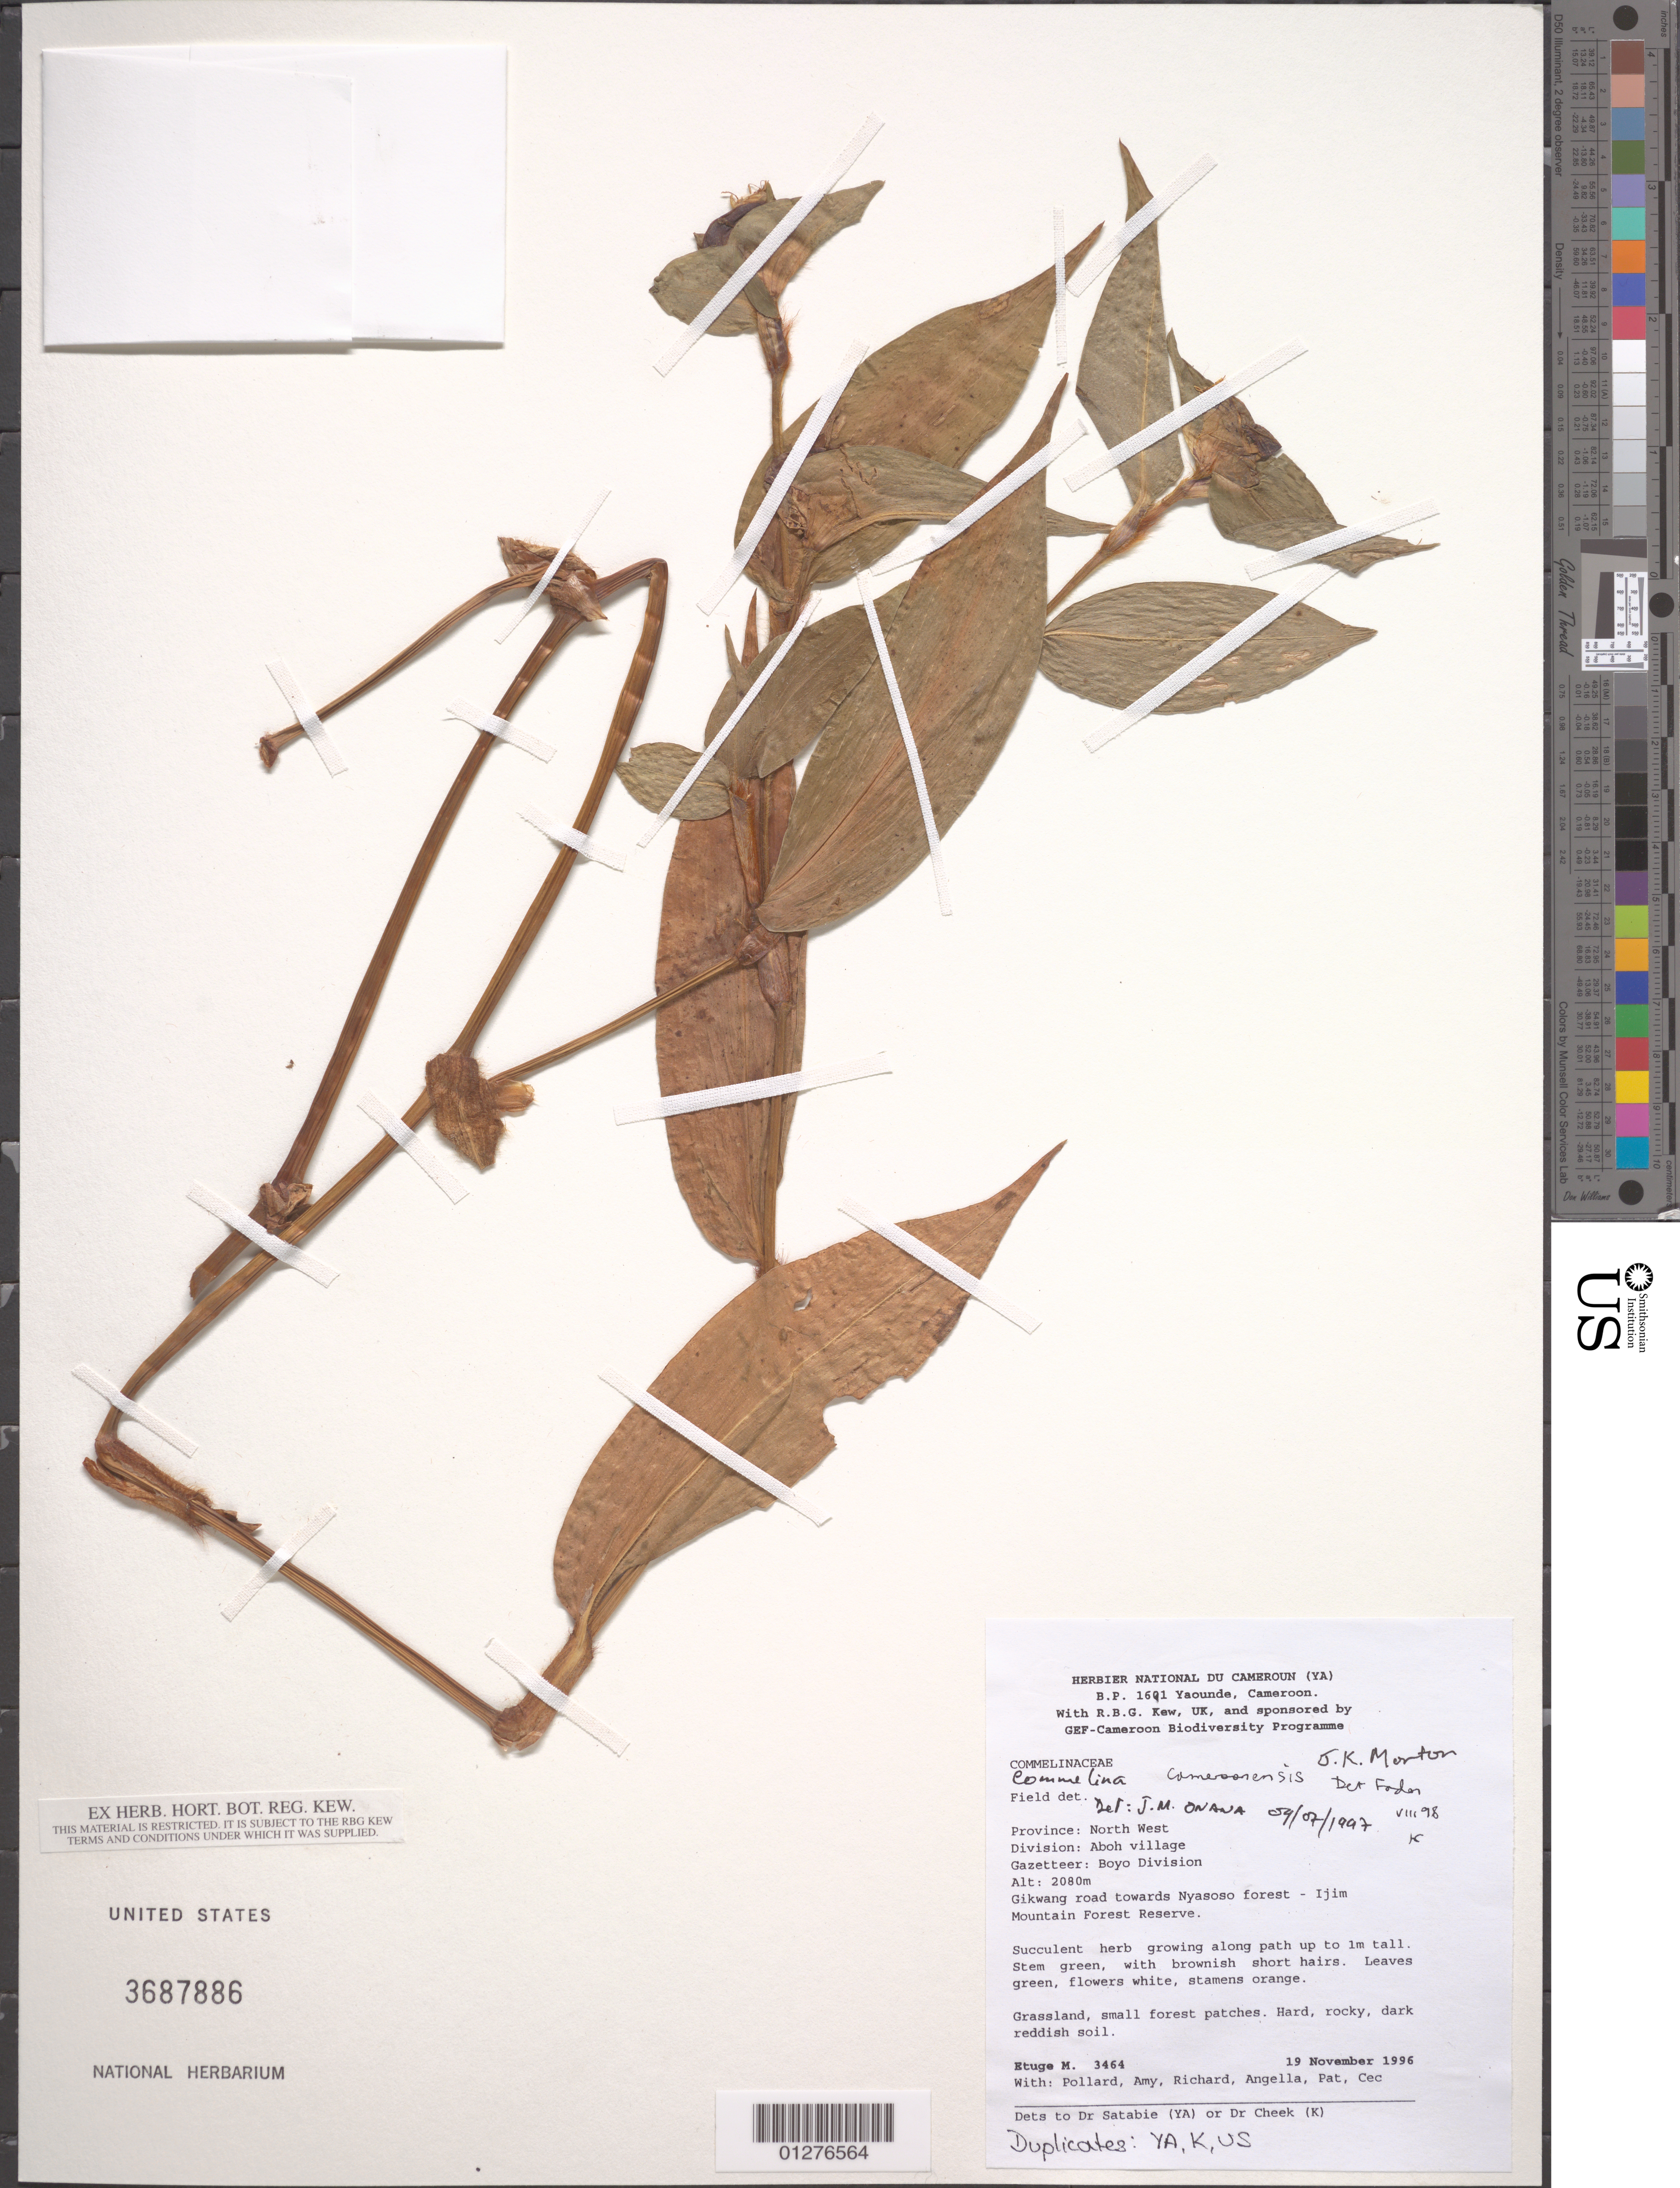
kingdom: Plantae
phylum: Tracheophyta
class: Liliopsida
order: Commelinales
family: Commelinaceae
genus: Commelina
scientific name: Commelina cameroonensis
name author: J.K. Morton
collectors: M. Etuge et al.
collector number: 3464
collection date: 1996-11-19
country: Cameroon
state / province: Nord-ouest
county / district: Boyo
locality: Gikwang road towards Nyasoso forest - Ijim Mountain Forest Reserve.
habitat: Grassland, small forest patches. Hard, rocky, dark reddeish soil.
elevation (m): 2080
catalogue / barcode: US 3687886